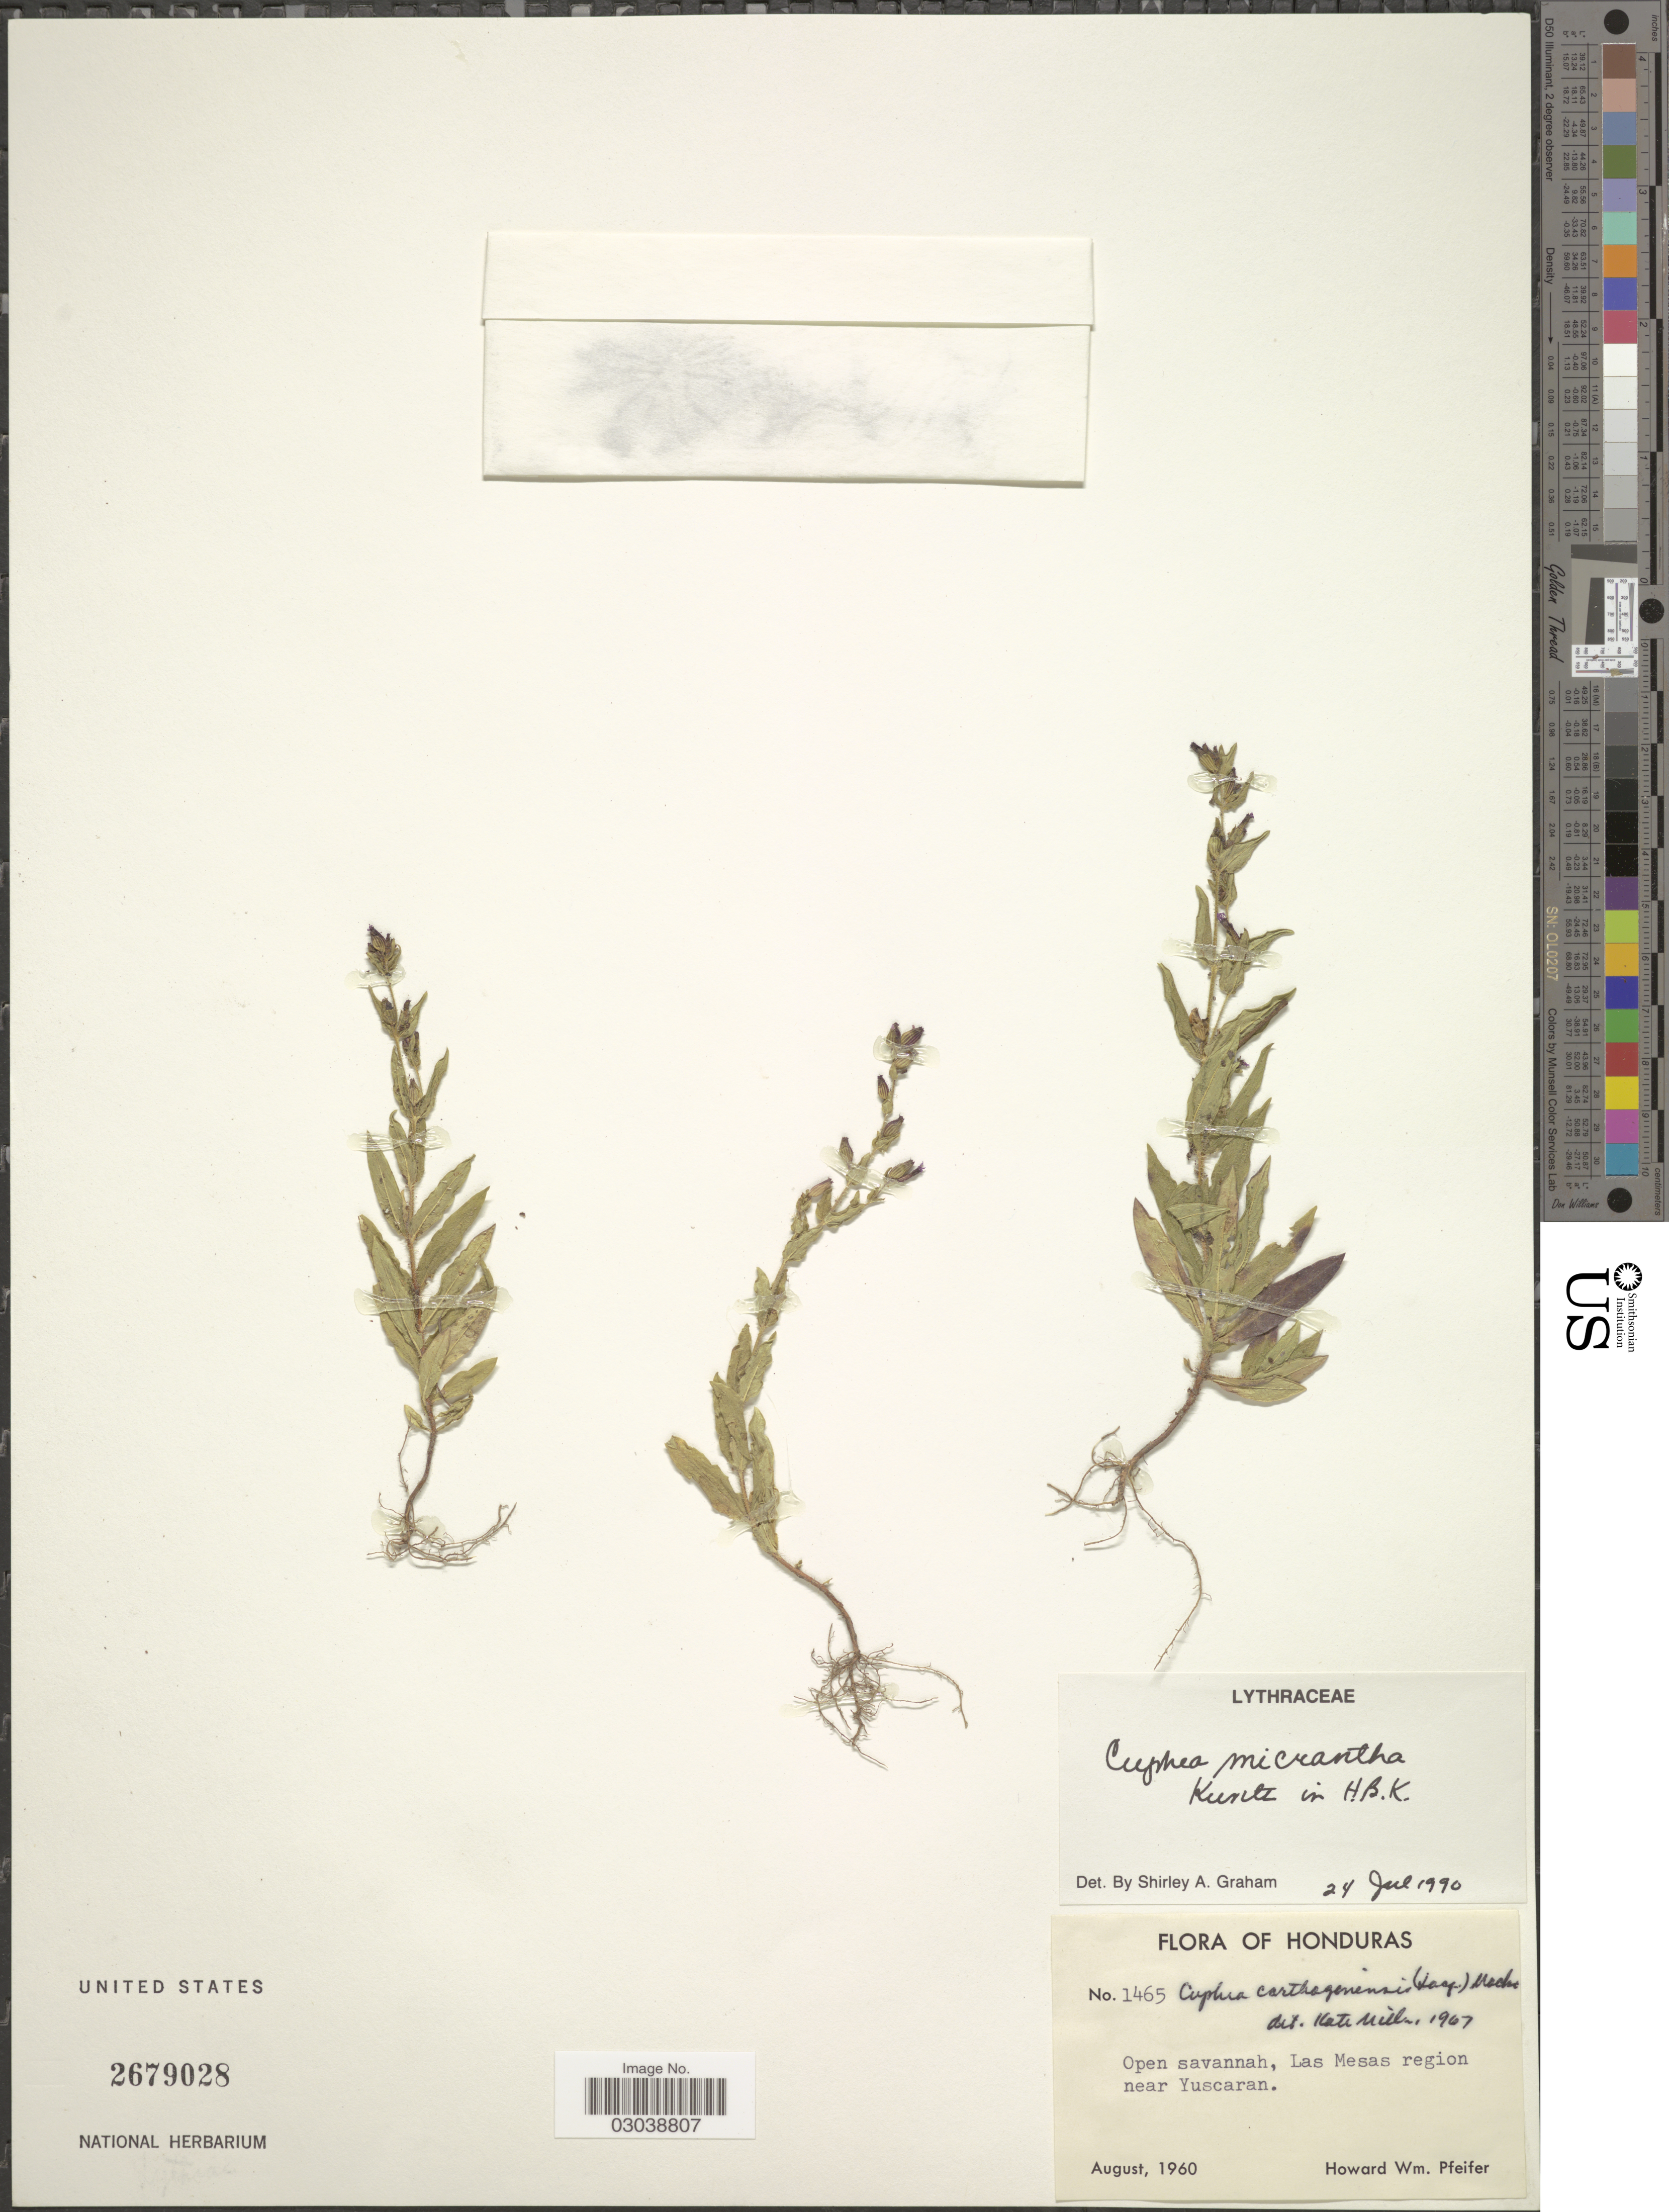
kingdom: Plantae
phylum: Tracheophyta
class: Magnoliopsida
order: Myrtales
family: Lythraceae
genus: Cuphea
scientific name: Cuphea micrantha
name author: Kunth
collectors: H. W. Pfeifer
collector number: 1465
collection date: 1960-08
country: Honduras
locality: Open savannah, Las Mesas region near Yuscaran.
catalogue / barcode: US 2679028